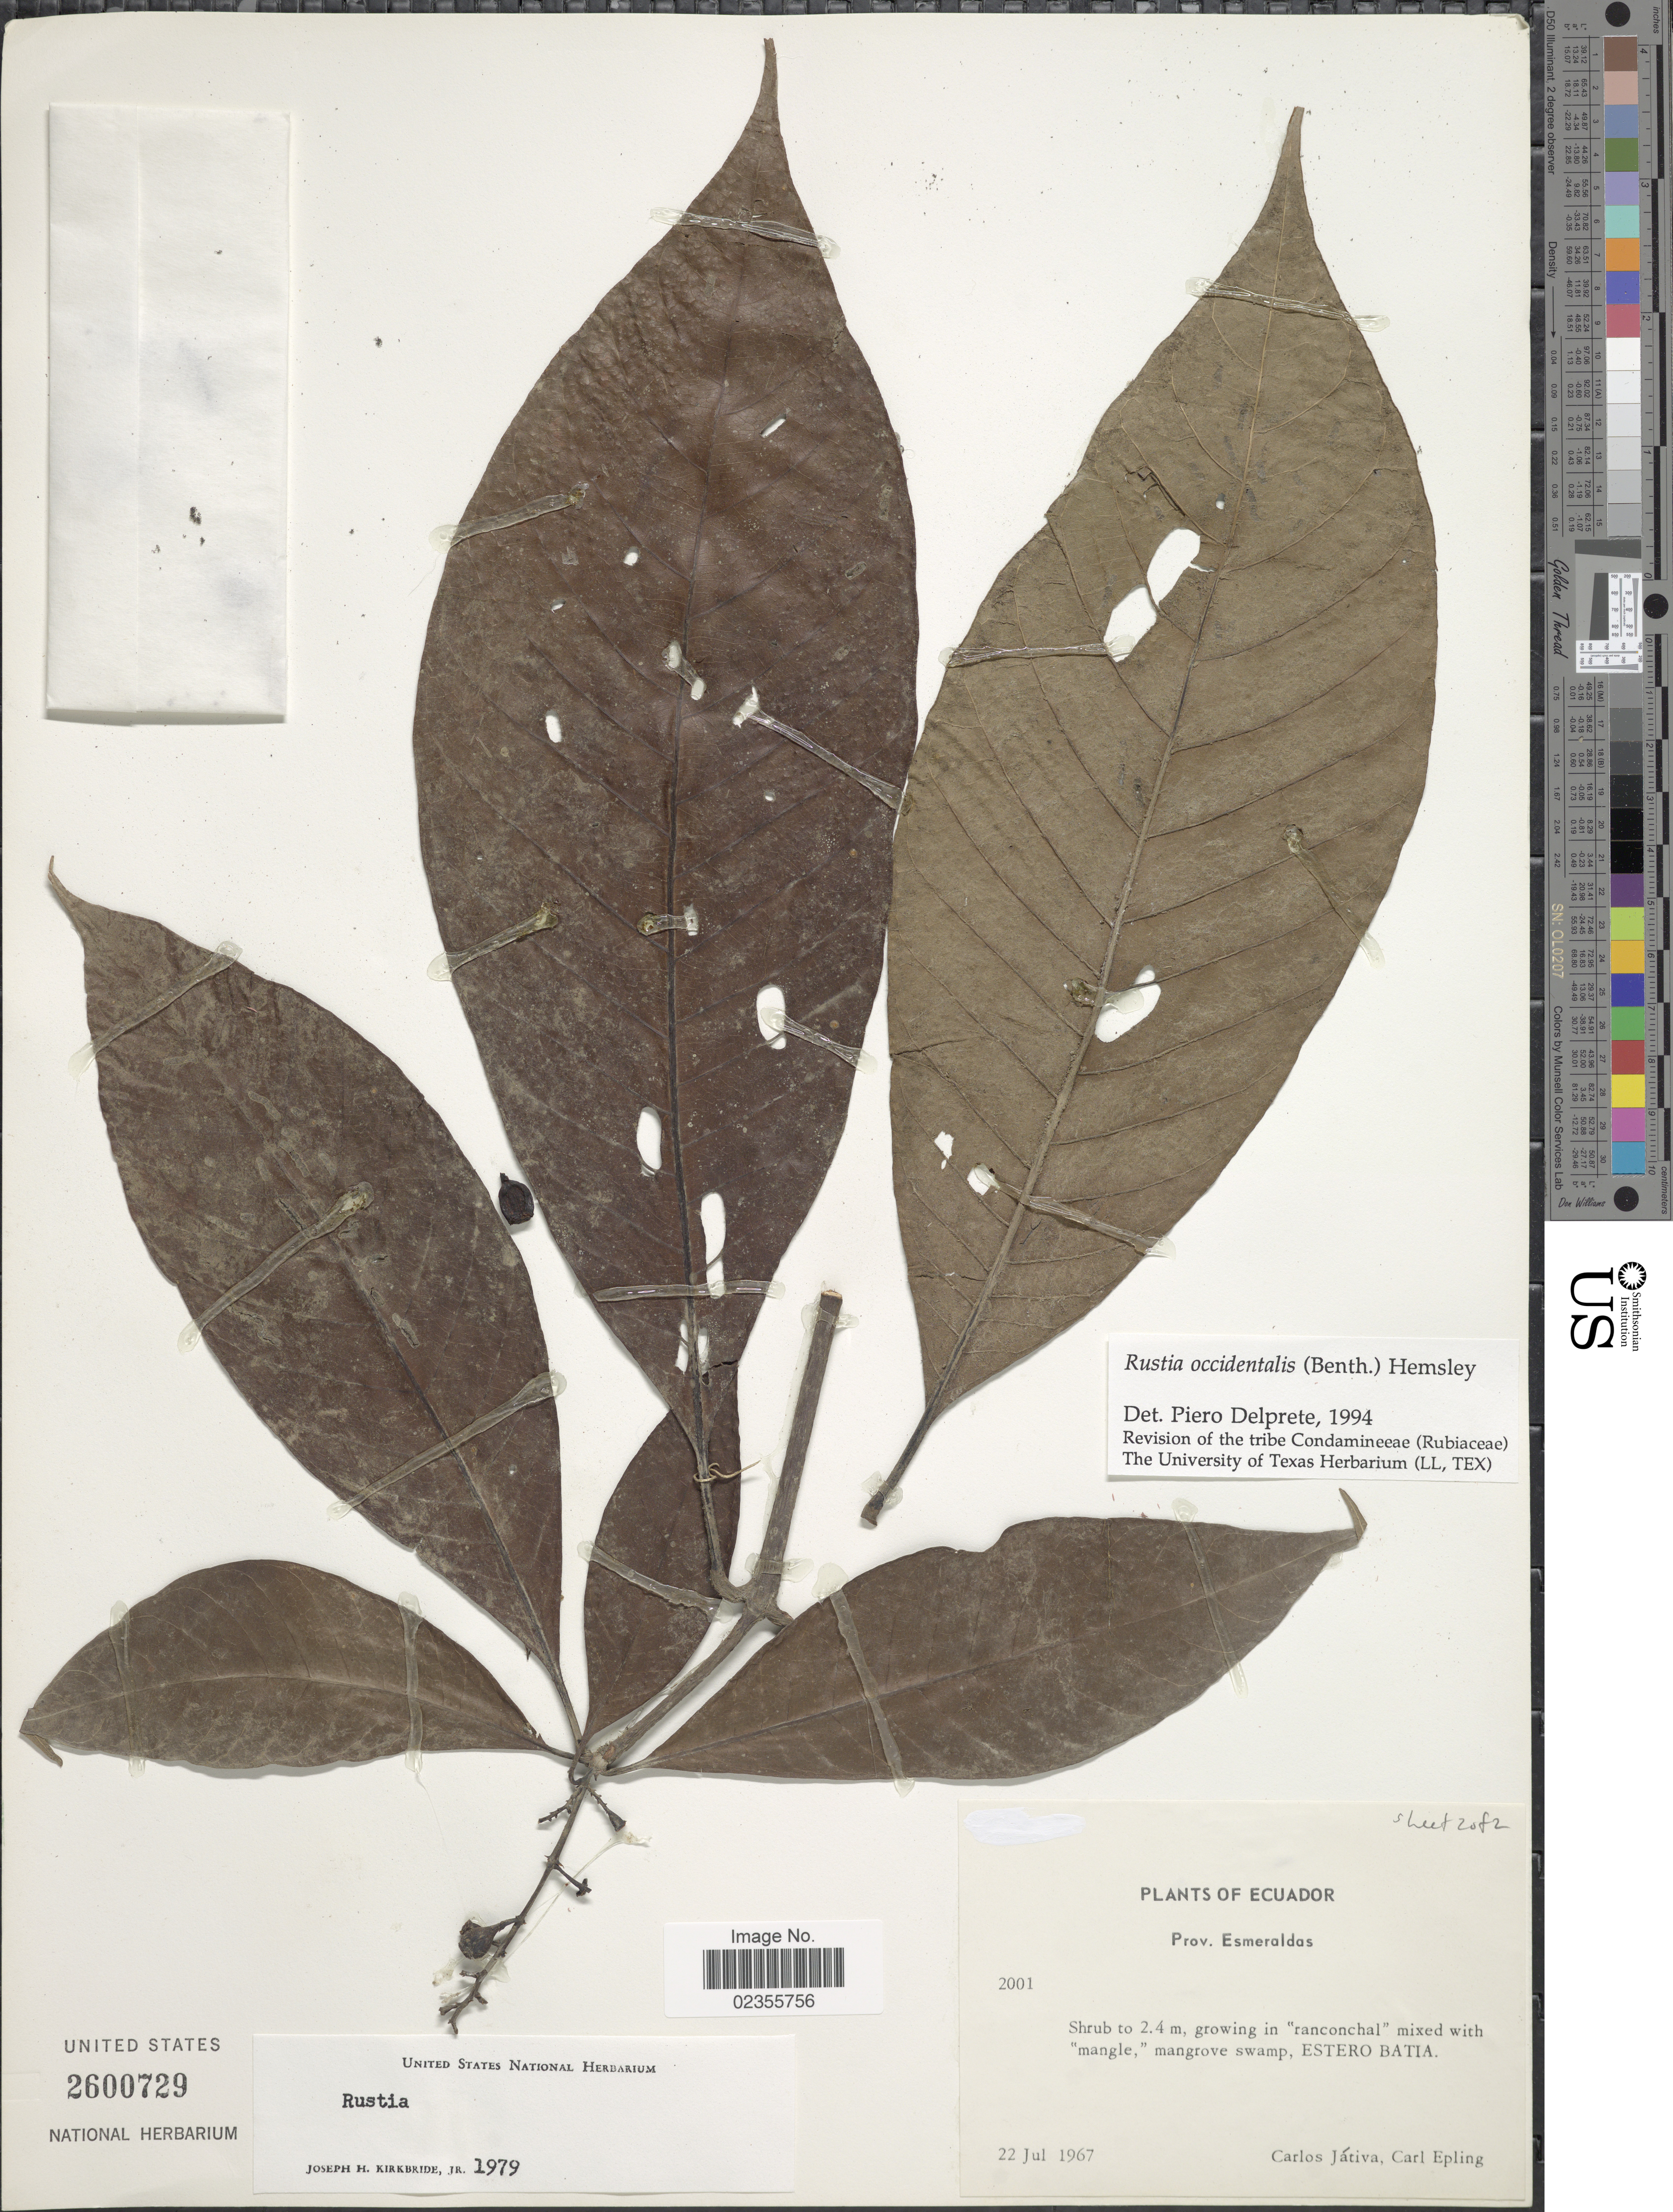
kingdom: Plantae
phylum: Tracheophyta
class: Magnoliopsida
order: Gentianales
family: Rubiaceae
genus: Rustia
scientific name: Rustia occidentalis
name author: (Benth.) Hemsl.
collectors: C. D. Játiva & C. C. Epling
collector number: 2001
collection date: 1967-07-22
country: Ecuador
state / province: Esmeraldas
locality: Mangrove swamp, Estero Batia.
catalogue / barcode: US 2600729